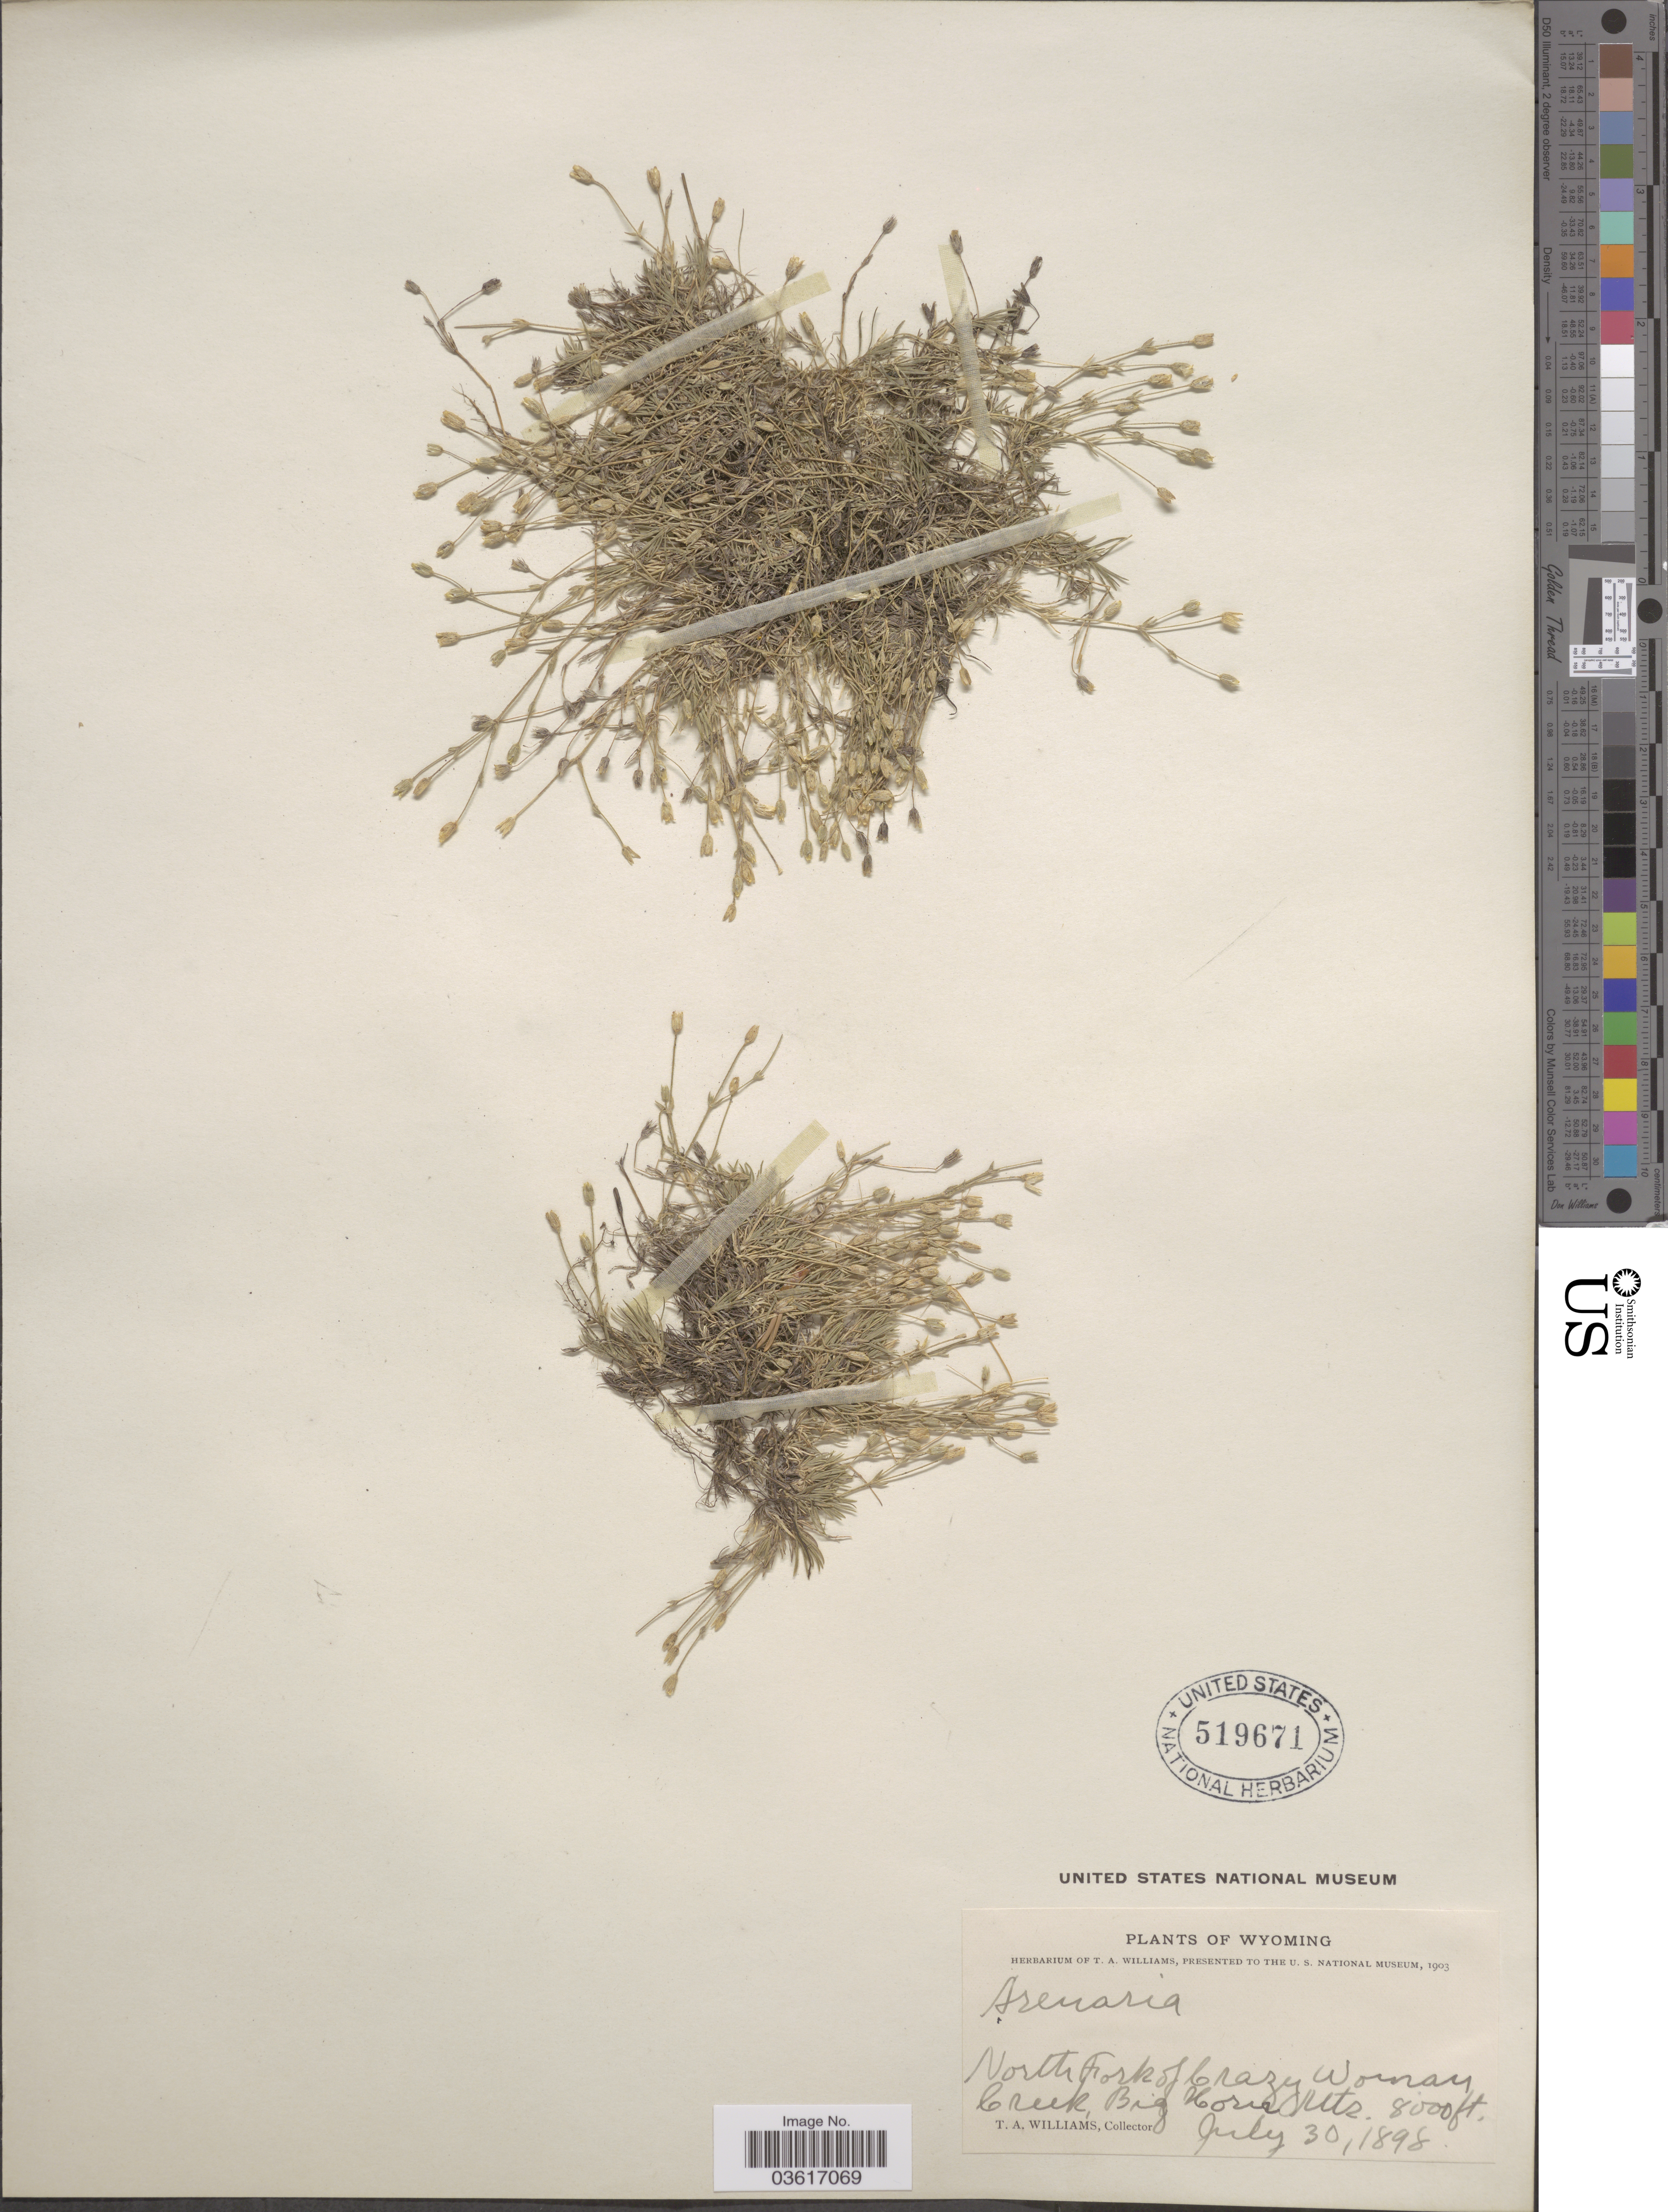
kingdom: Plantae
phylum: Tracheophyta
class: Magnoliopsida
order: Caryophyllales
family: Caryophyllaceae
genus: Minuartia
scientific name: Minuartia sp.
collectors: T. Williams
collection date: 1898-07-30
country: United States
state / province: Wyoming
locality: North Fork of Crazy Woman Creek, Big Horn Mts.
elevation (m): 2438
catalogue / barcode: US 519671